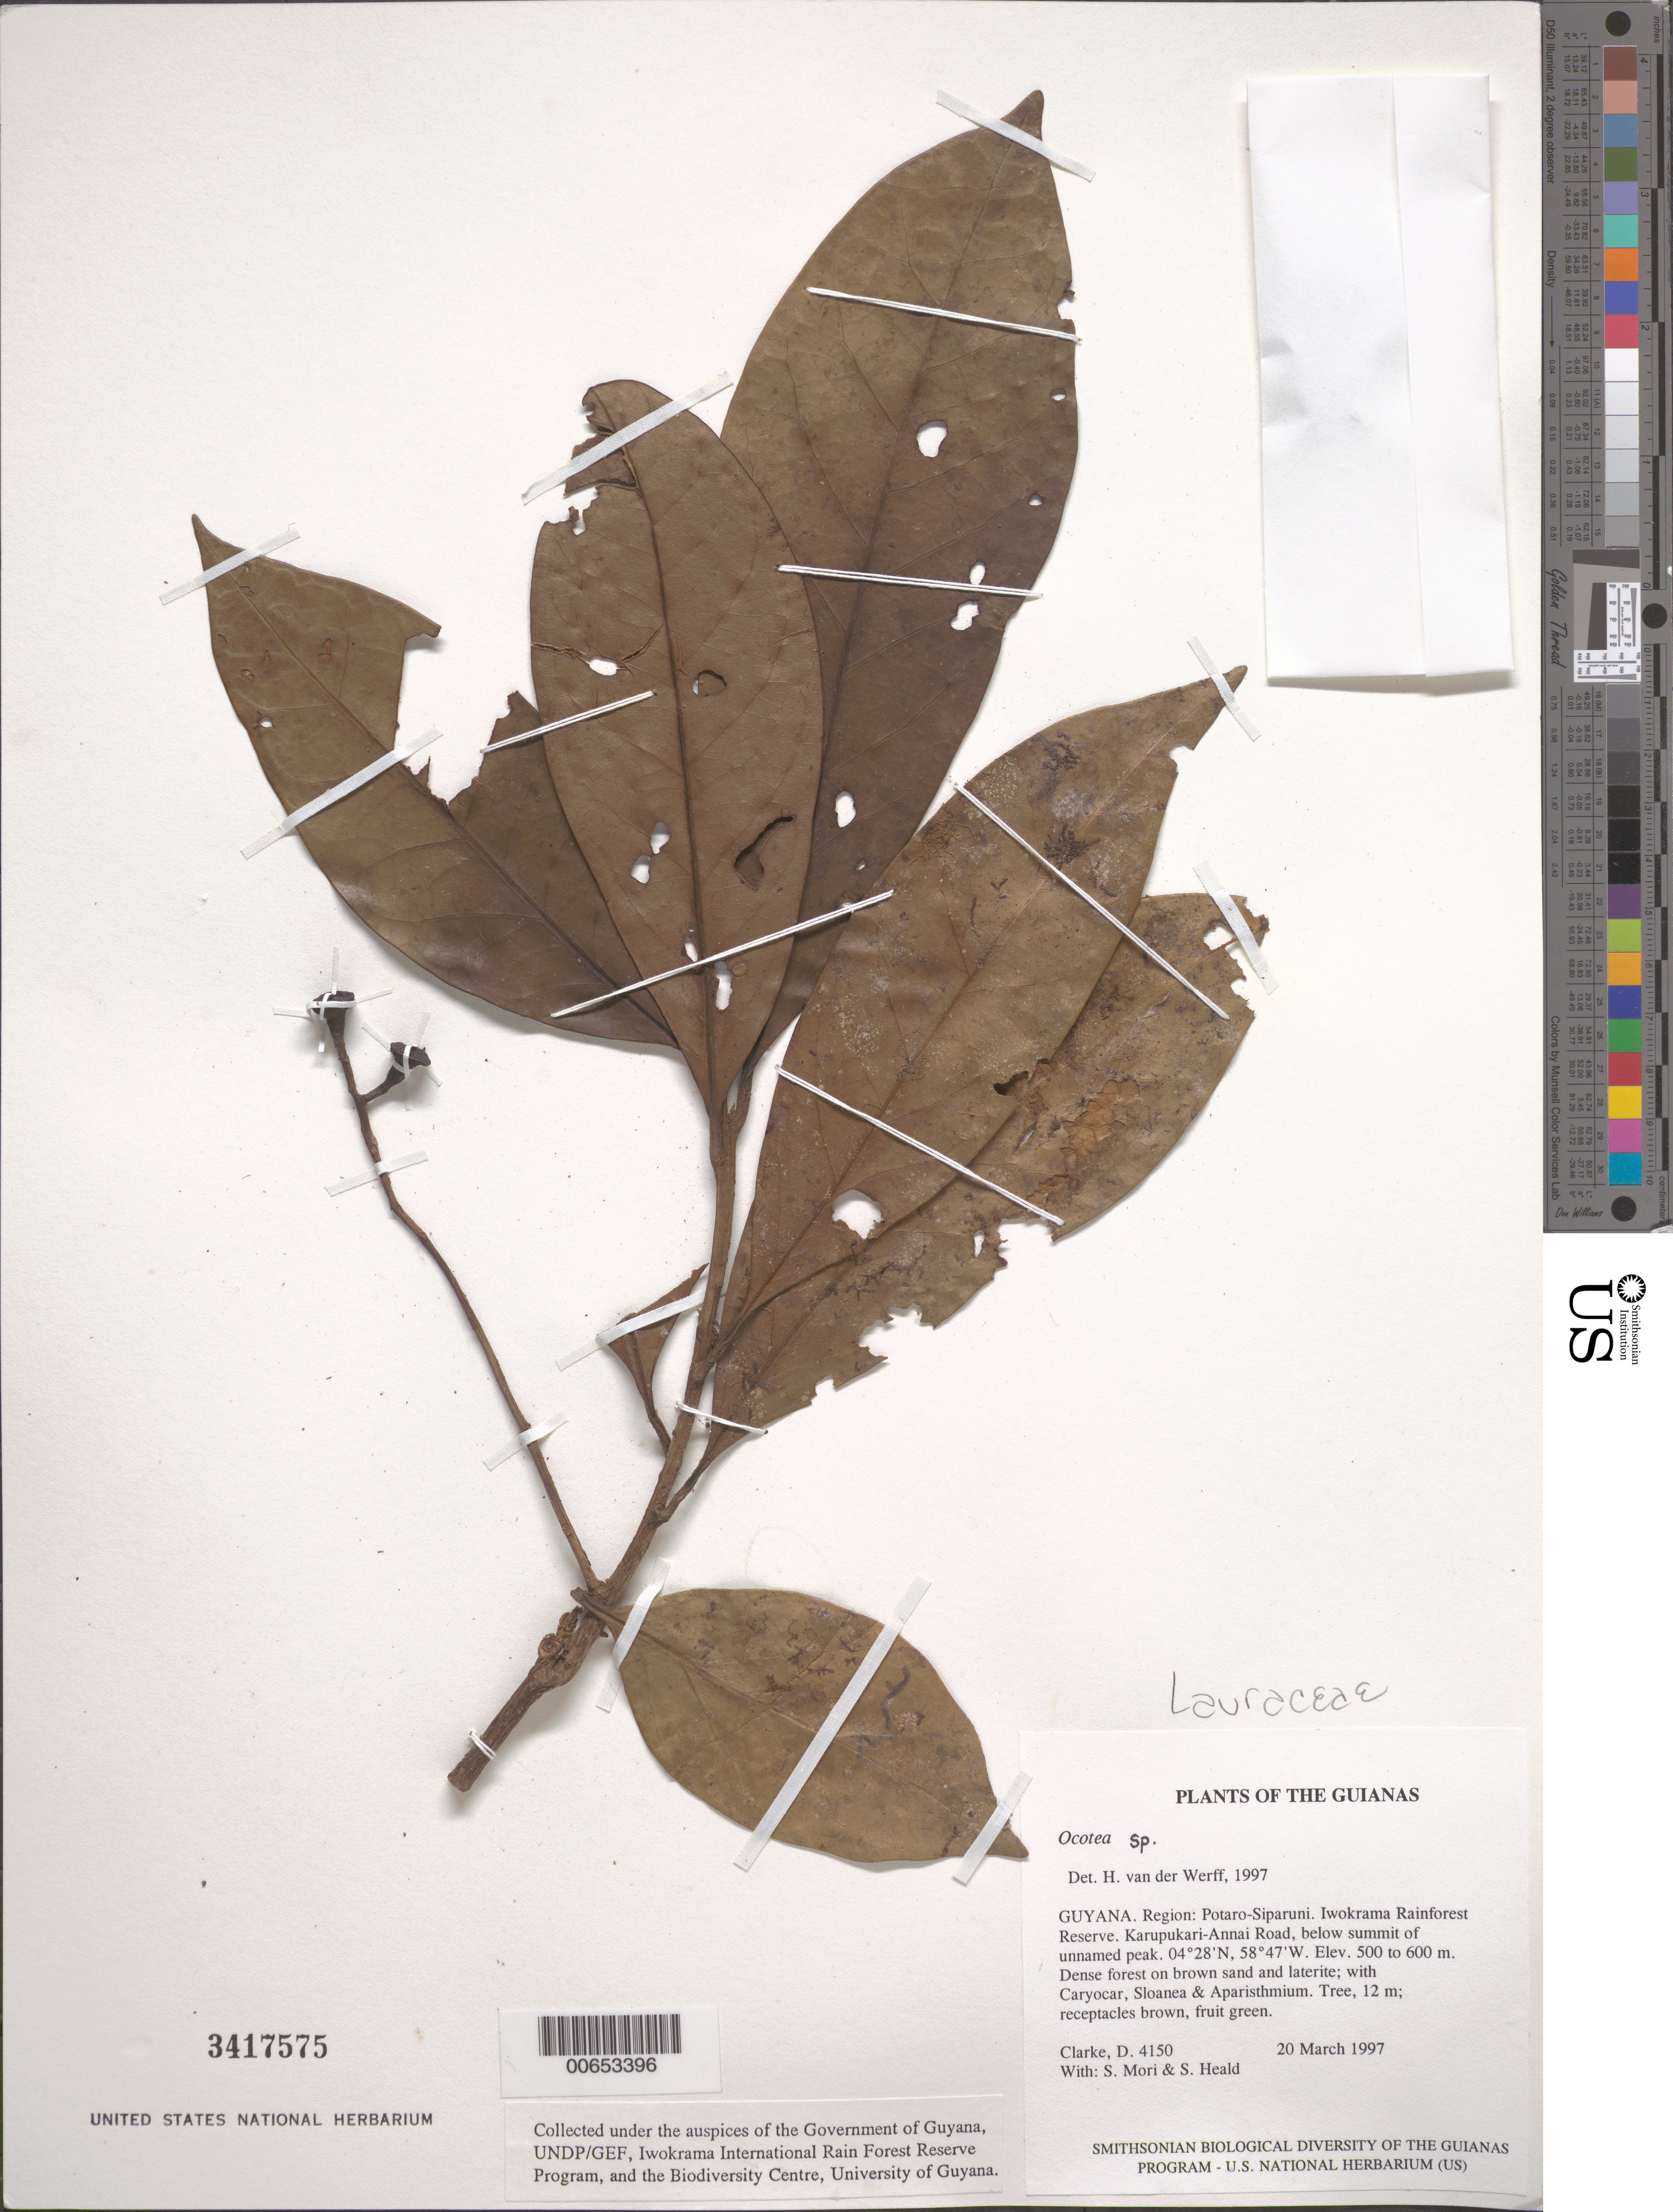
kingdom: Plantae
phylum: Tracheophyta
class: Magnoliopsida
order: Laurales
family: Lauraceae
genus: Ocotea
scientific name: Ocotea sp.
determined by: van der Werff, H., (MO), Missouri Botanical Garden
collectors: H. D. Clarke, S. Mori & S. Heald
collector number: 4150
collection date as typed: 20 March 1997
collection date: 1997-03-20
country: Guyana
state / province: Potaro-Siparuni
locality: Iwokrama Rainforest Reserve. Karupukari-Annai Road, below summit of unnamed peak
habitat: Dense forest on brown sand and laterite; with Caryocar, Sloanea & Aparisthmium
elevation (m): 500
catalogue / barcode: US 3417575